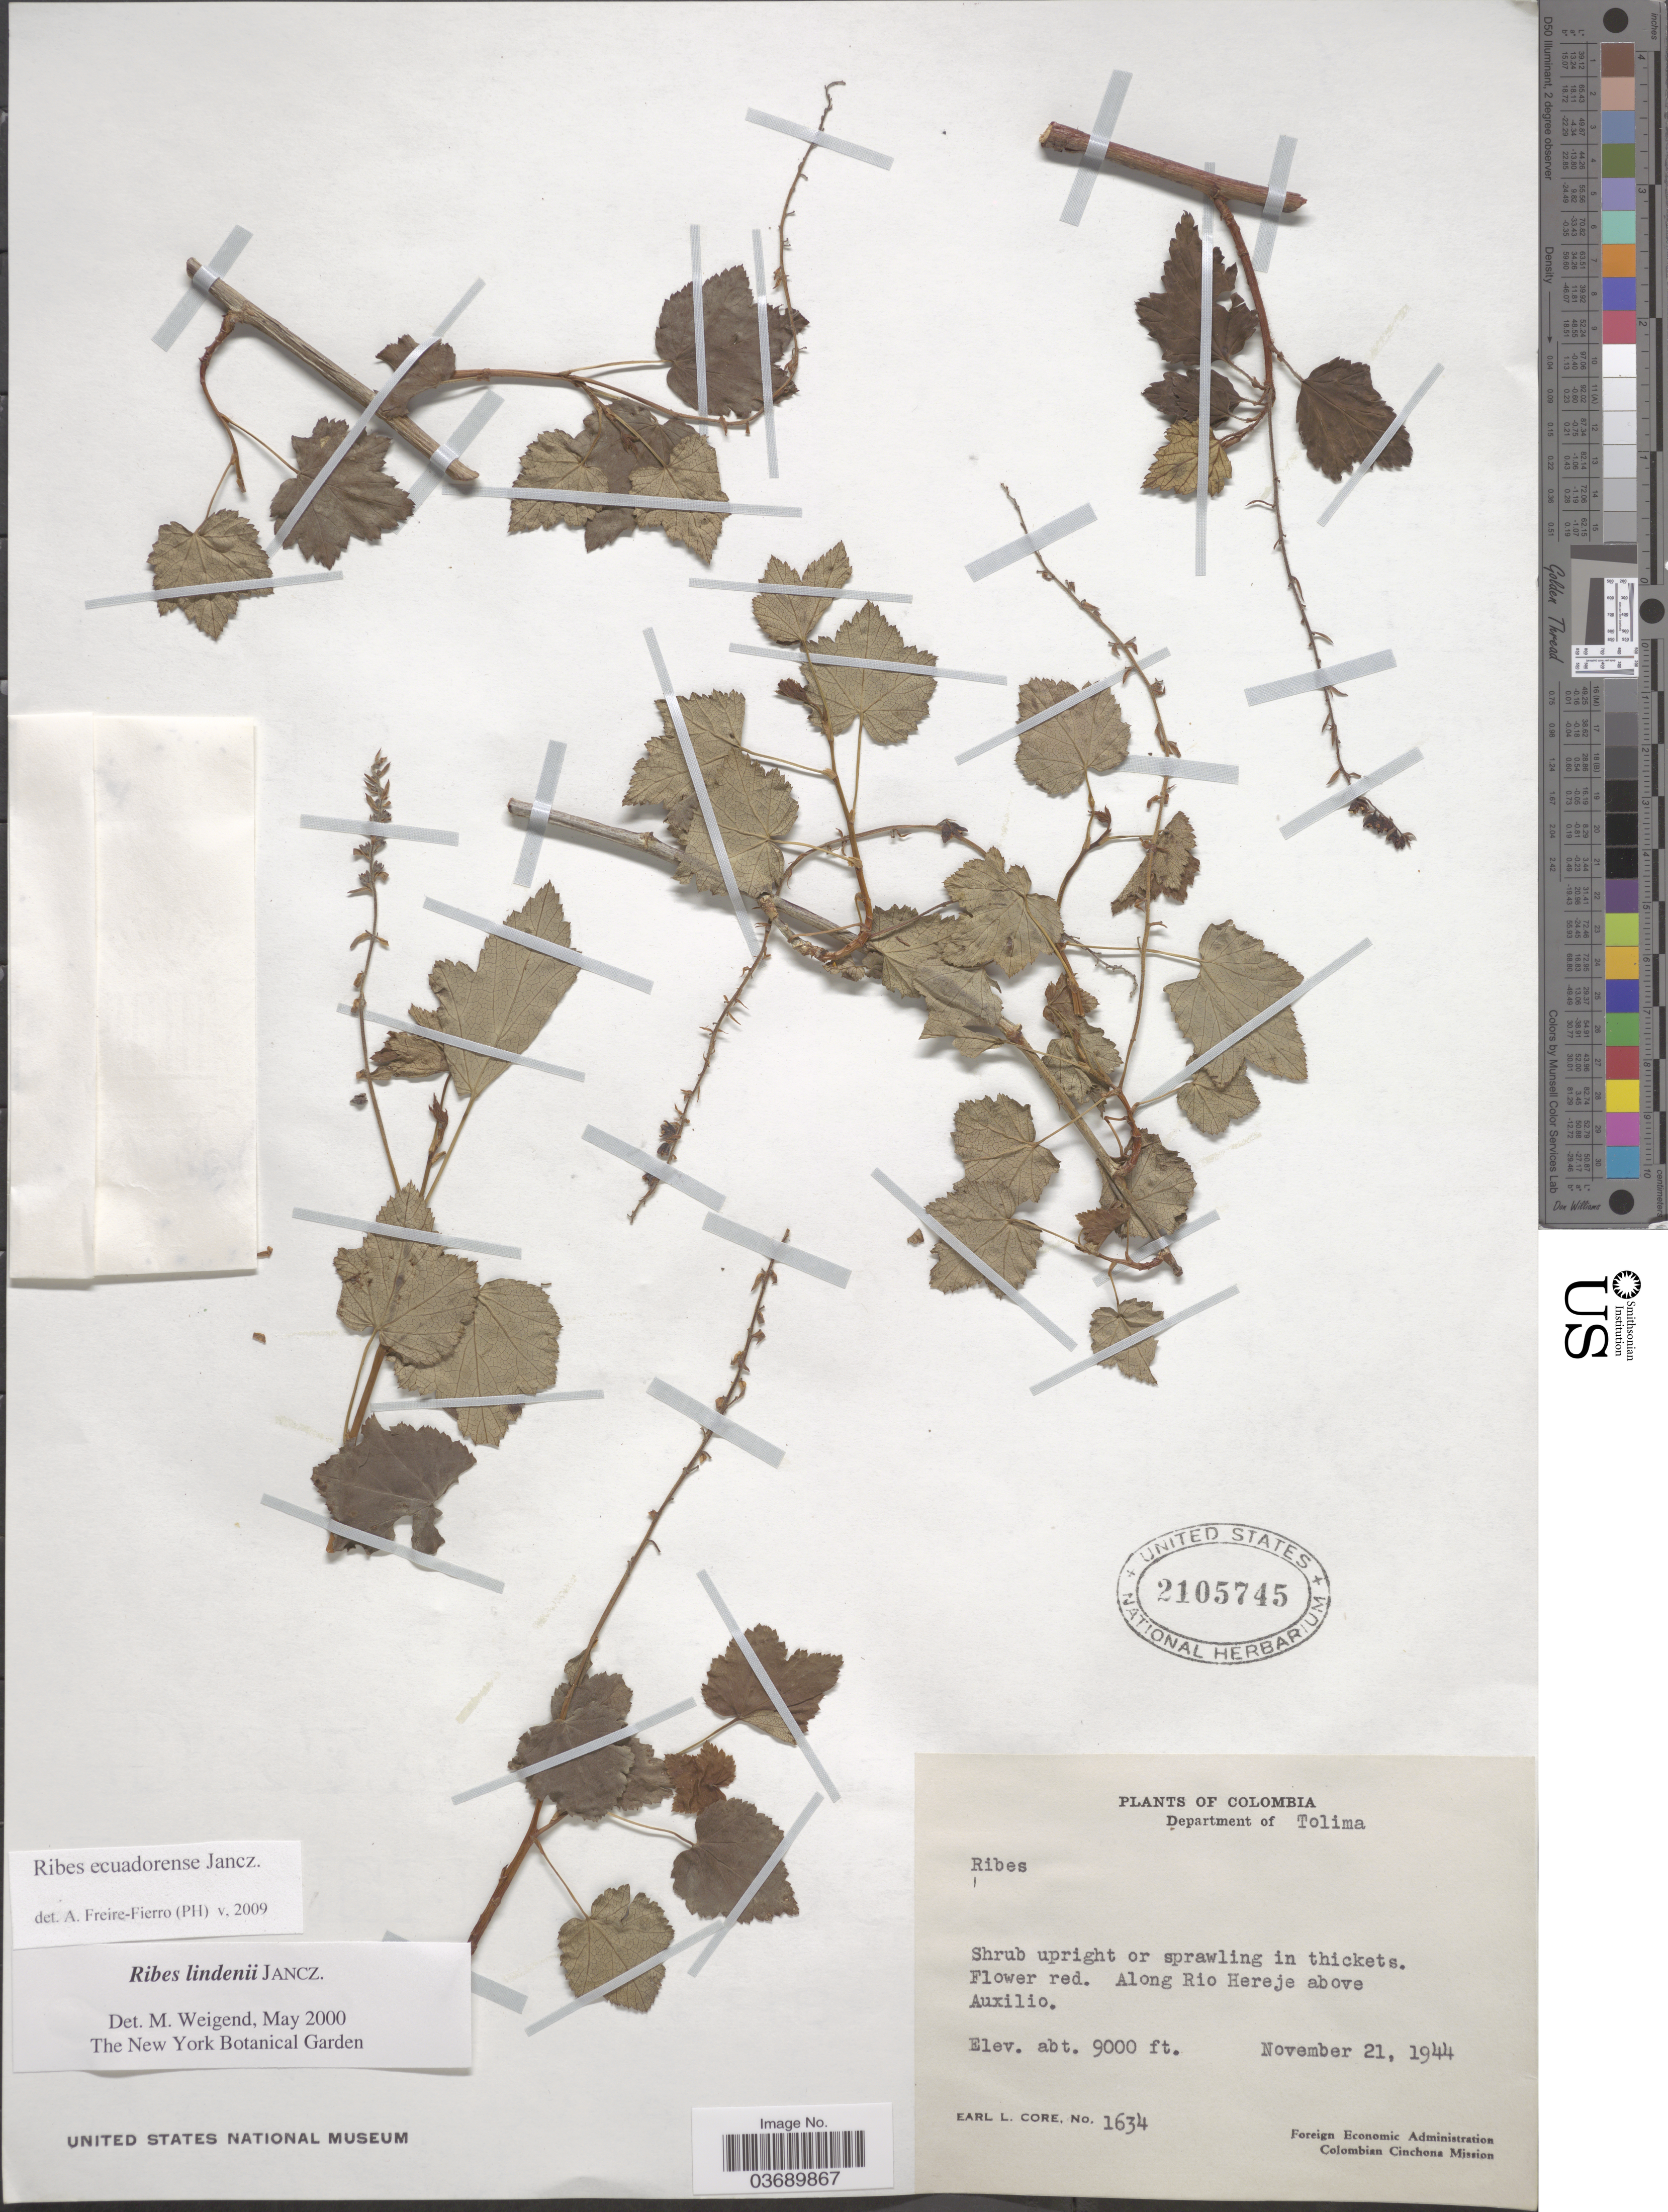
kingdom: Plantae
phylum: Tracheophyta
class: Magnoliopsida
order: Saxifragales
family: Grossulariaceae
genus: Ribes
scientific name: Ribes ecuadorense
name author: Jancz.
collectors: E. L. Core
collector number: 1634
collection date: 1944-11-21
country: Colombia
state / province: Tolima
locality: Department of Tolima. Along Rio Hereje above Auxilio.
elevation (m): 2743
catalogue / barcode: US 2105745